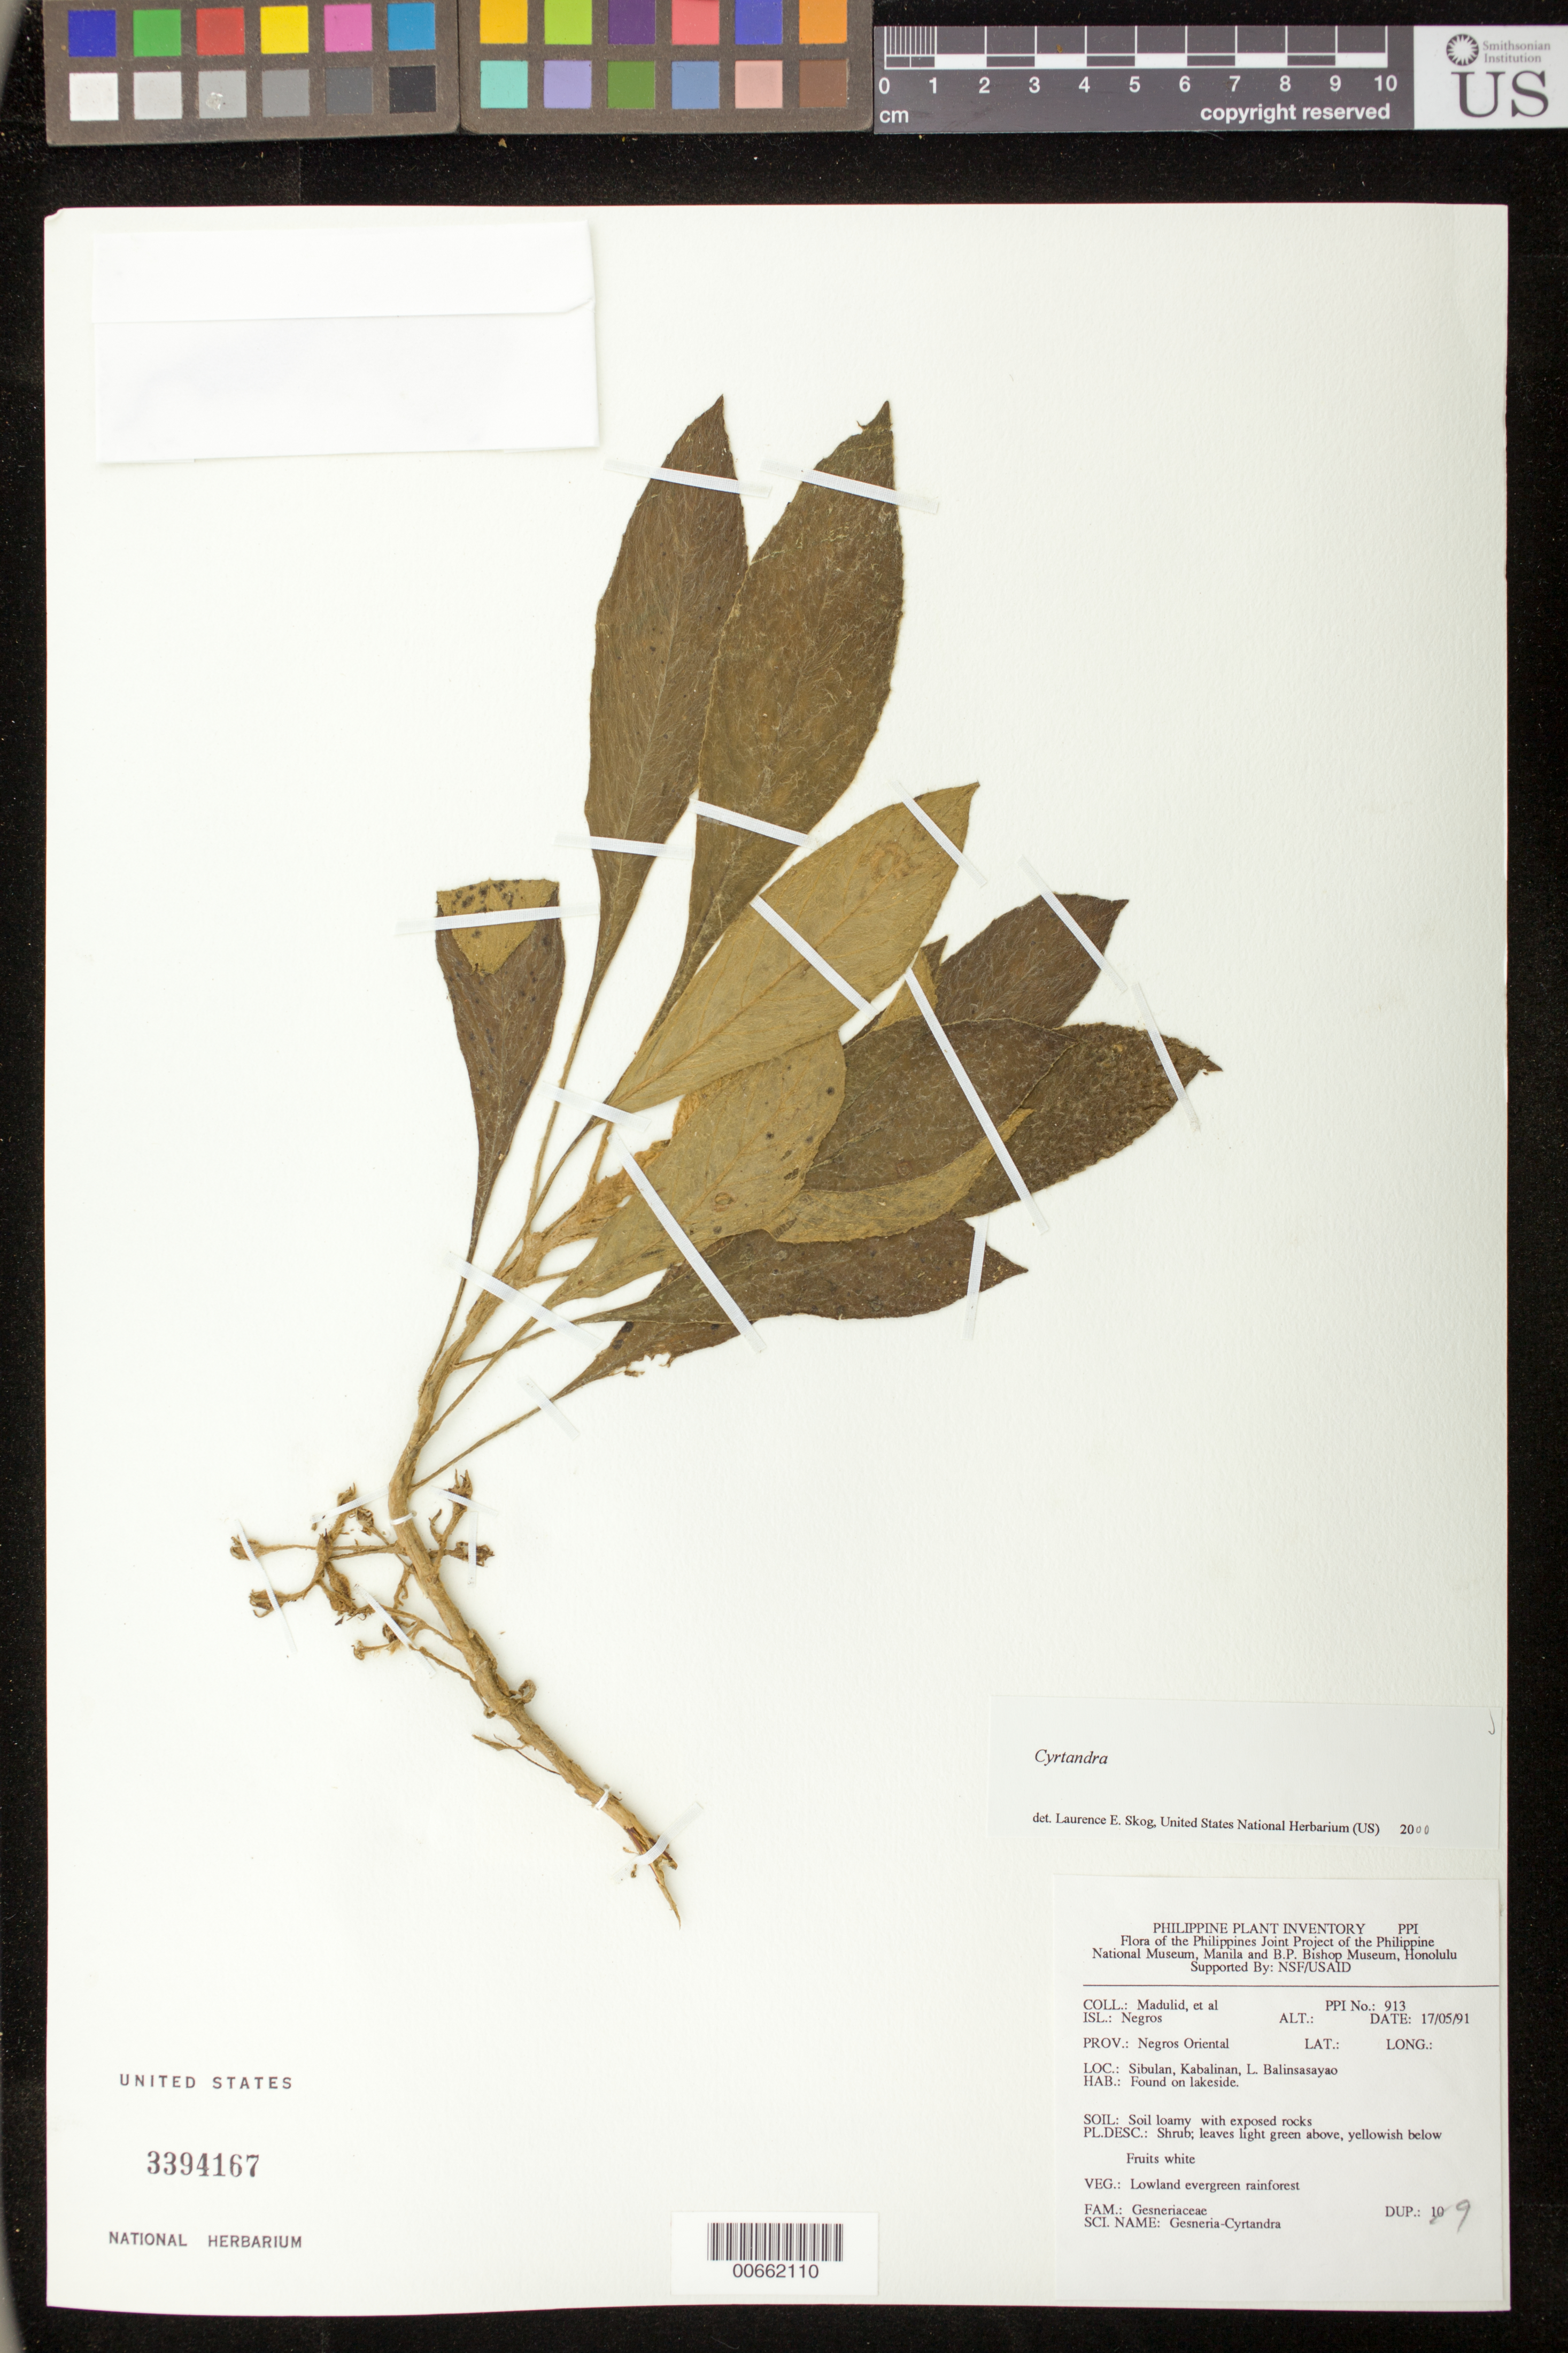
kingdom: Plantae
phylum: Tracheophyta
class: Magnoliopsida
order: Lamiales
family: Gesneriaceae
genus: Cyrtandra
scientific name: Cyrtandra sp.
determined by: Skog, Laurence E.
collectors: D. Madulid & et al.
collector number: PPI No. 913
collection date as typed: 17 May 1991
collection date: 1991-05-17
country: Philippines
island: Negros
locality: Prov. Negros Oriental; Sibulan, Kabilinan, L. Balinsasayao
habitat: Lowland evergreen rainforest, soil loamy with exposed rocks; found on lakeside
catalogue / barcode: US 3394167